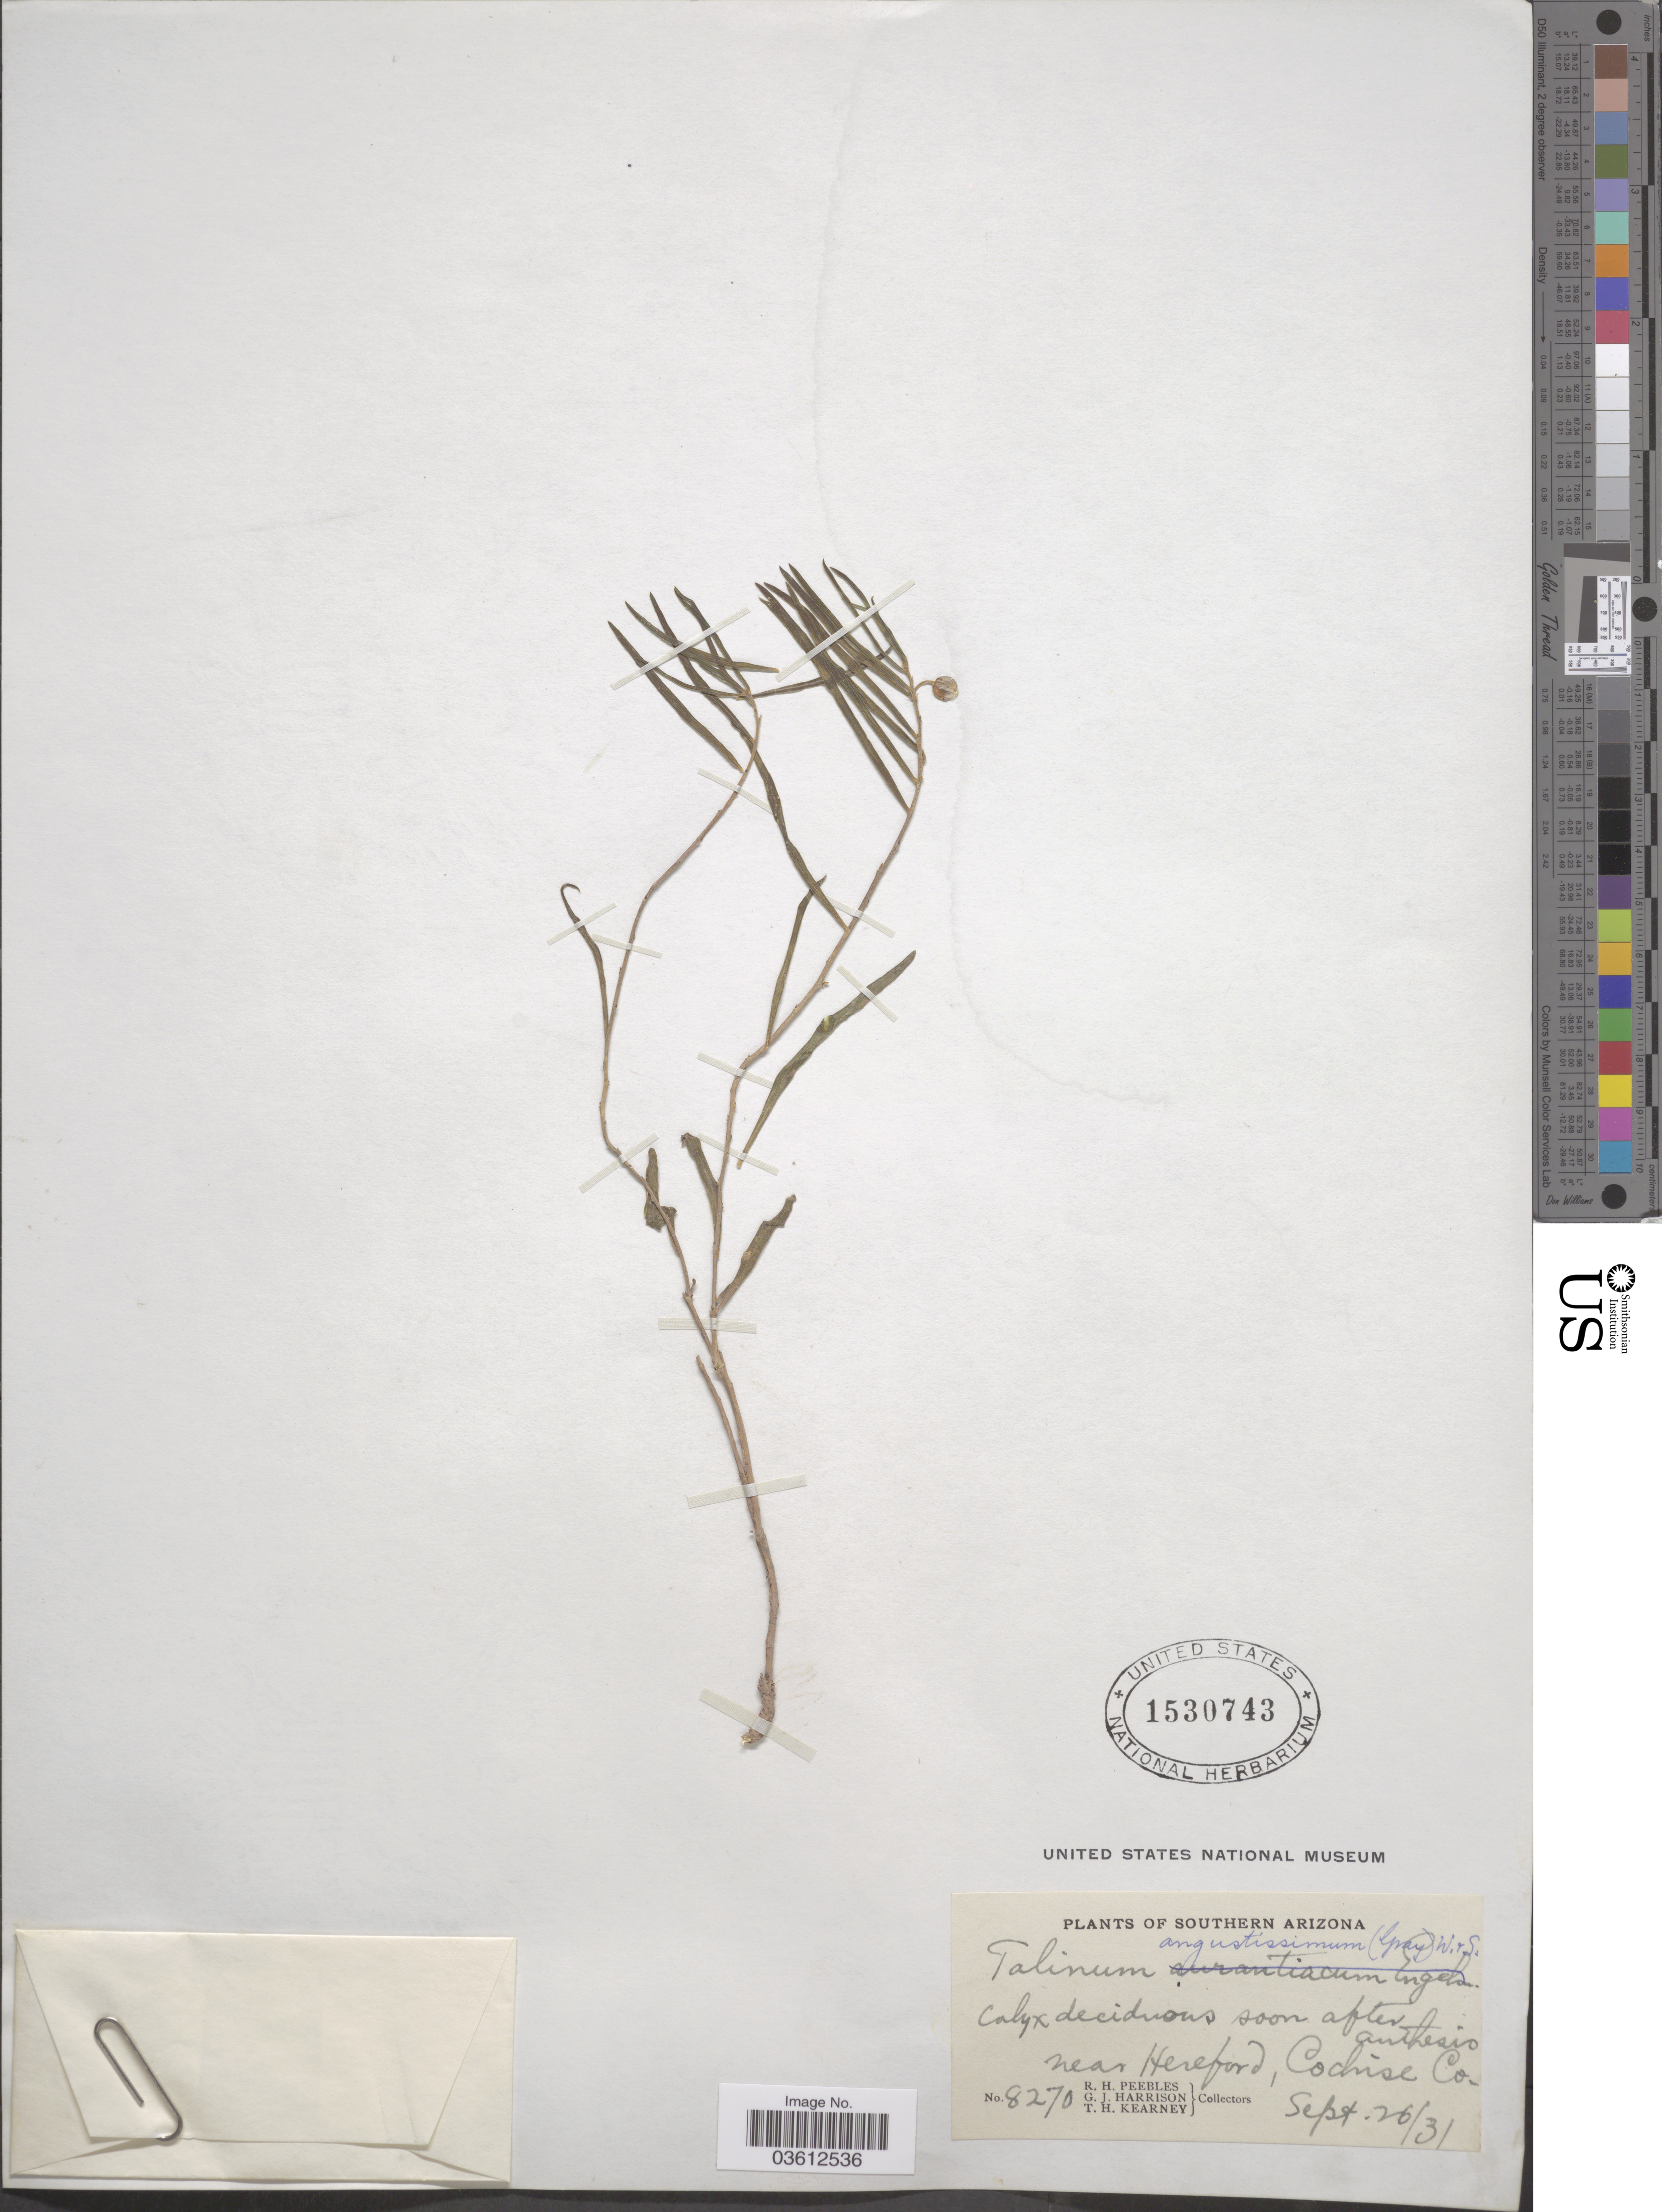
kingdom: Plantae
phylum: Tracheophyta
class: Magnoliopsida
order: Caryophyllales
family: Talinaceae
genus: Talinum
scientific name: Talinum angustissimum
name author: (Engelm.) Wooton & Standl.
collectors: R. H. Peebles, G. J. Harrison & T. H. Kearney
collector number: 8270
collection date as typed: Transcribed d/m/y: 20/9/31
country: United States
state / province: Arizona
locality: Southern Arizona. Near Hereford, Cochise Co.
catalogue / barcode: US 1530743